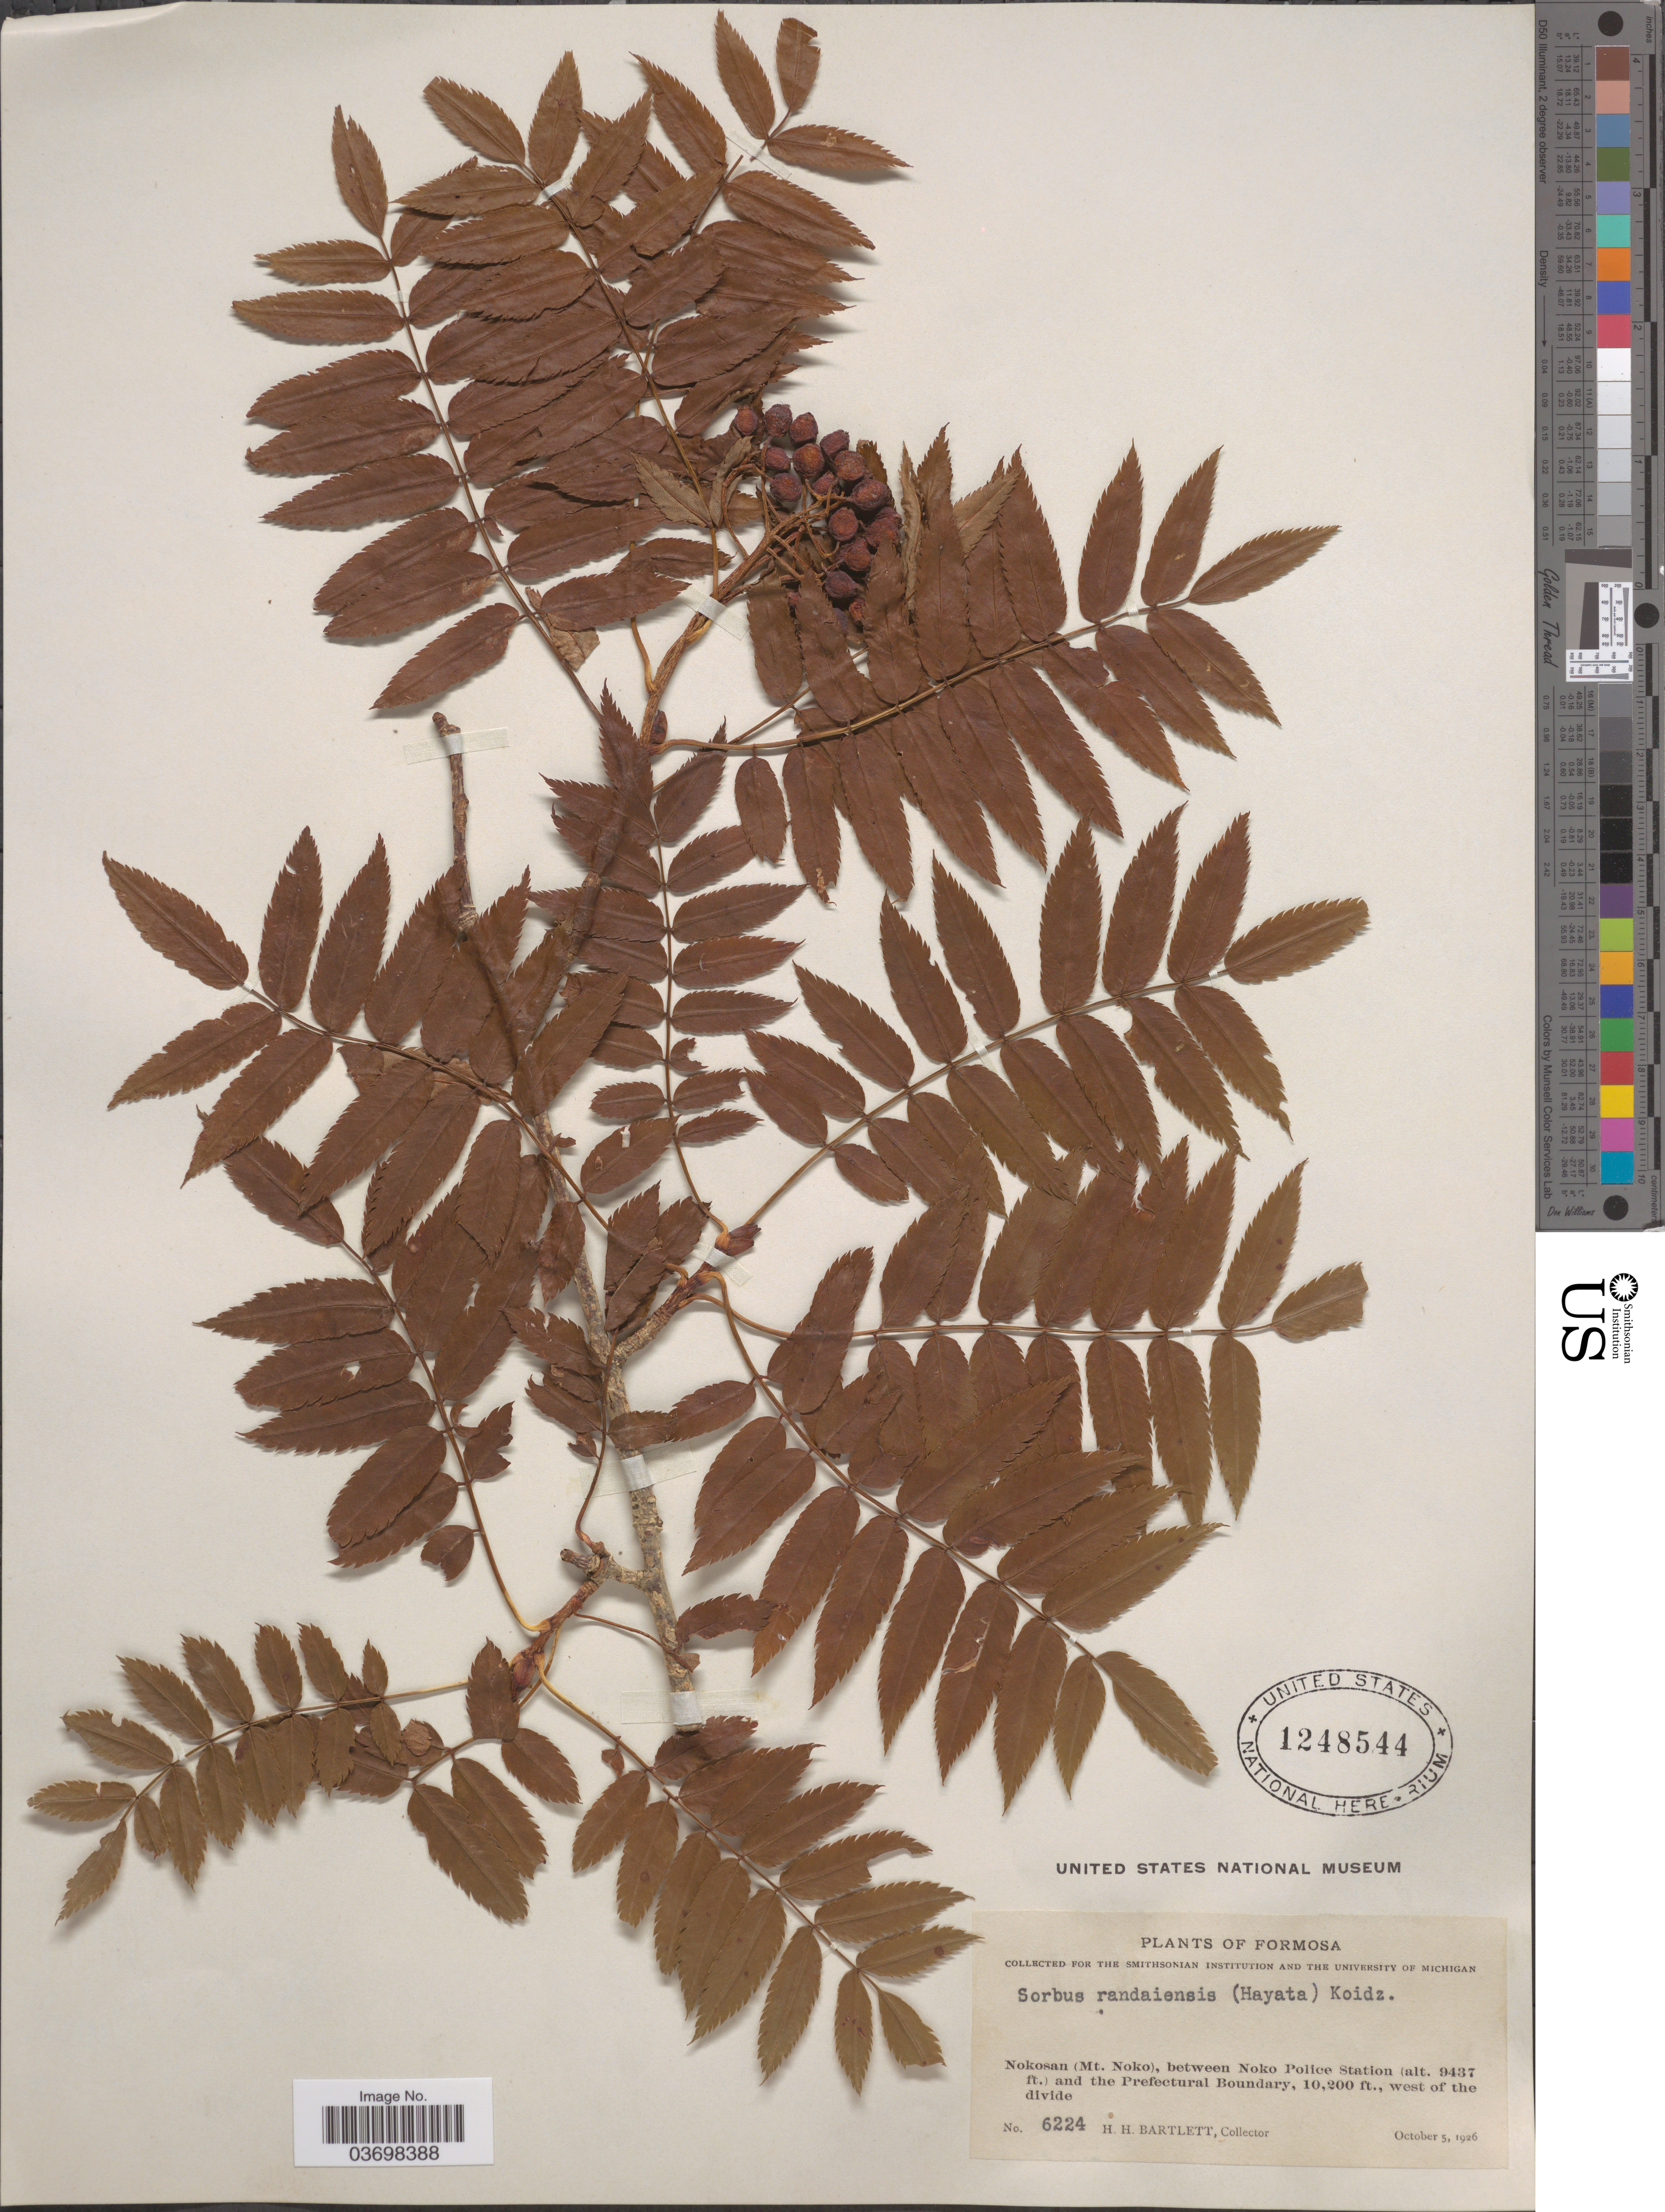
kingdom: Plantae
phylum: Tracheophyta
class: Magnoliopsida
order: Rosales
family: Rosaceae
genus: Sorbus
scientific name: Sorbus randaiensis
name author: (Hayata) Koidz.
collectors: H. H. Bartlett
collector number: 6224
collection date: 1926-10-05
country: Taiwan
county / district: Hualien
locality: Formosa. Nokosan (Mt. Noko), between Noko Police Station and the Prefectural Boundary, west of the divide.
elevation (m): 2876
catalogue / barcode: US 1248544